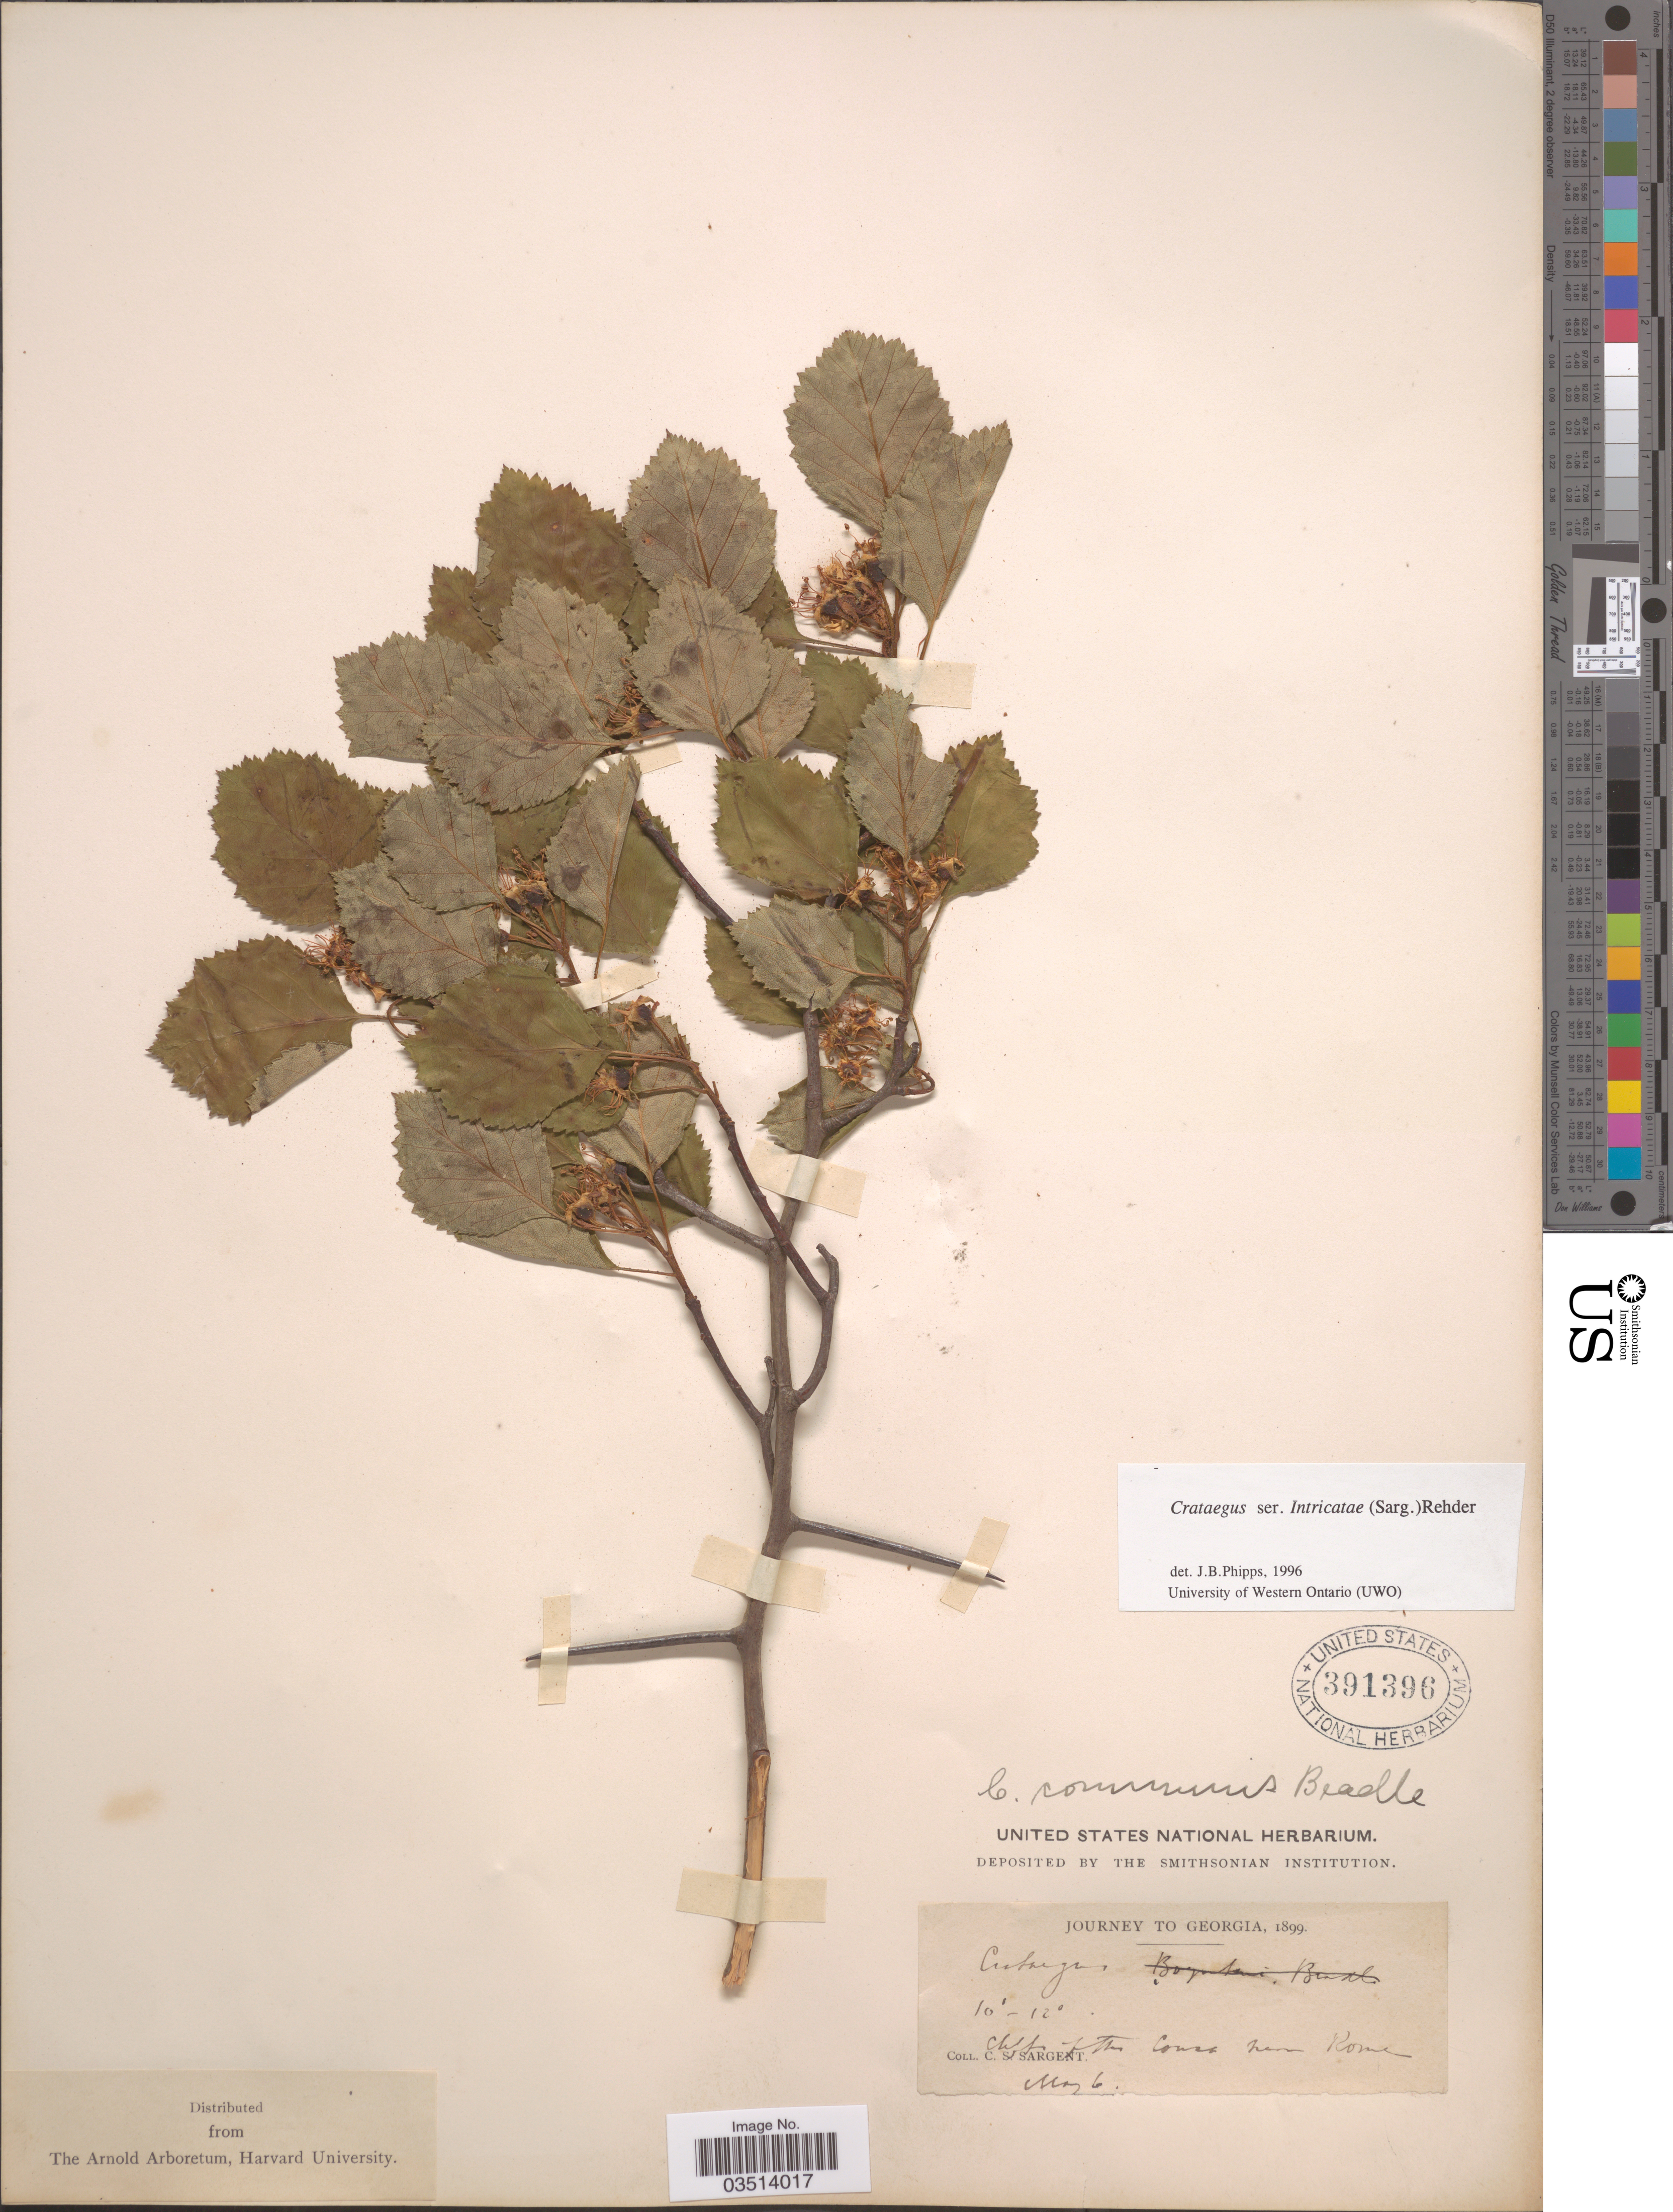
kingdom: Plantae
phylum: Tracheophyta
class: Magnoliopsida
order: Rosales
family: Rosaceae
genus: Crataegus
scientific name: Crataegus communis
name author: Beadle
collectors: C. S. Sargent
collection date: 1899-05-06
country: United States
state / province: Georgia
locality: Near Rome.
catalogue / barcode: US 391396